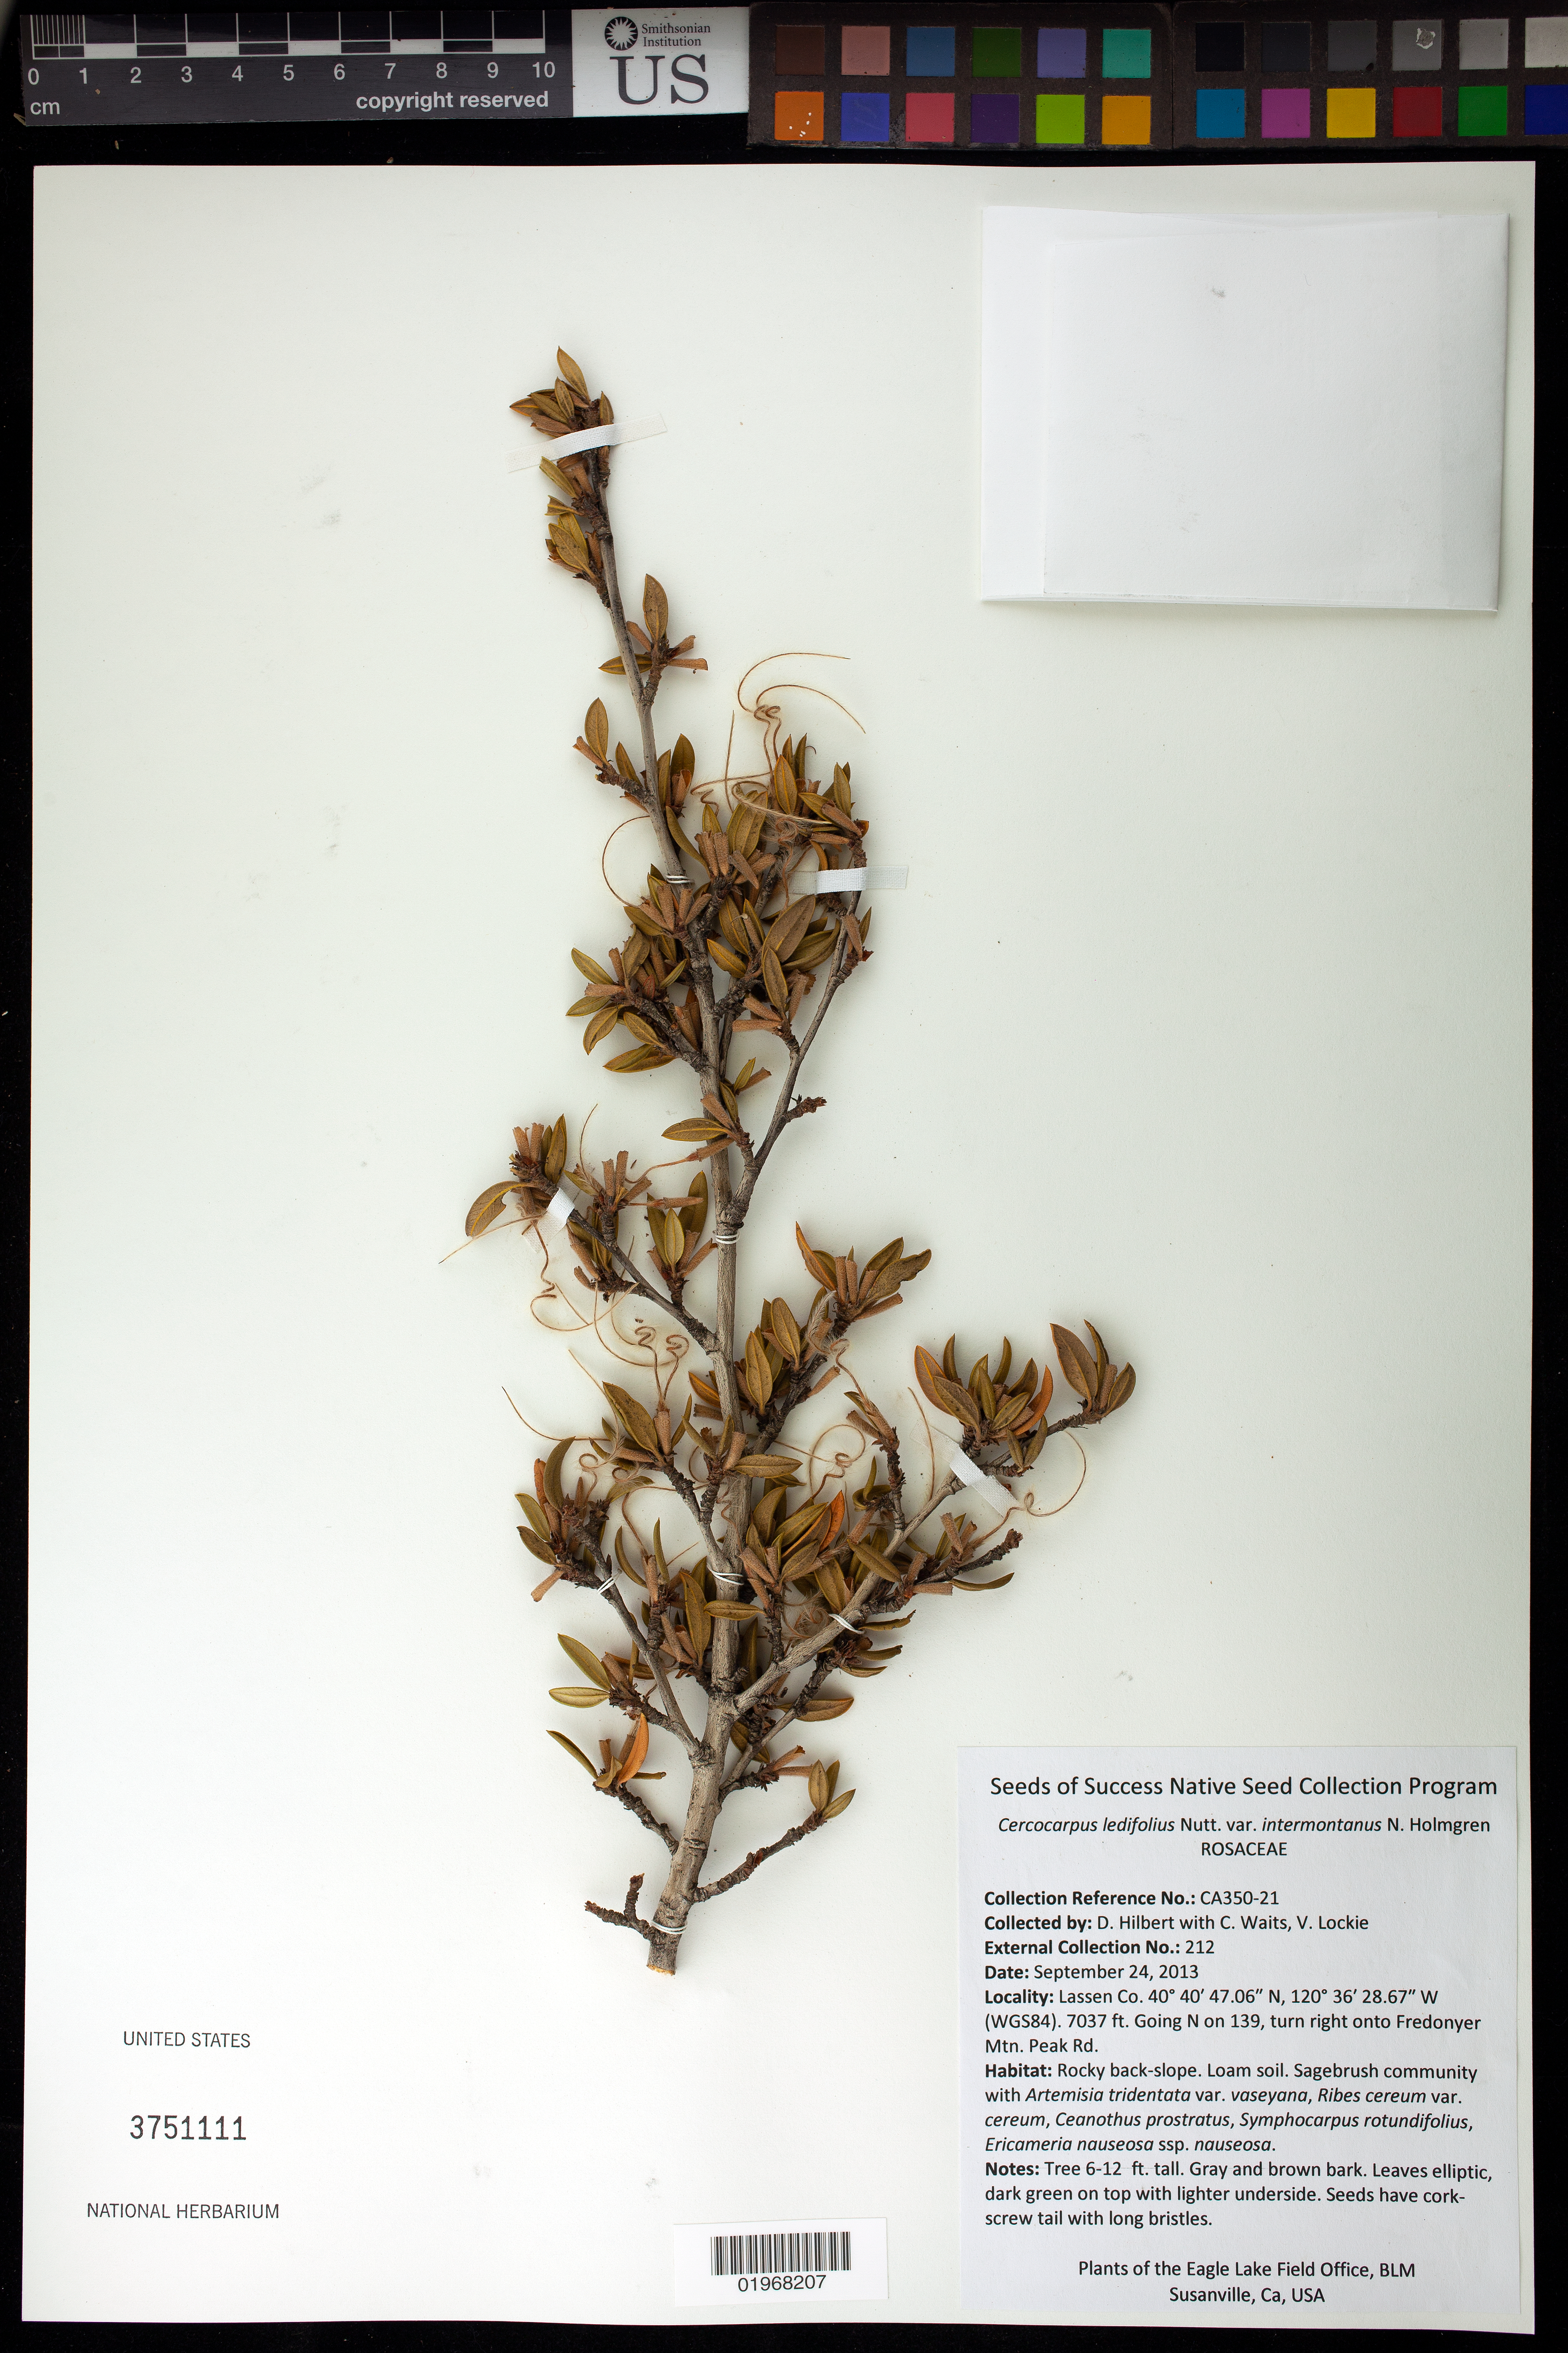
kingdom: Plantae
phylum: Tracheophyta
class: Magnoliopsida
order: Rosales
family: Rosaceae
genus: Cercocarpus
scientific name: Cercocarpus ledifolius var. intermontanus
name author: Nutt.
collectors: D. Hilbert, C. Waits & V. Lockie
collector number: CA350-21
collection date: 2013-09-24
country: United States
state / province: California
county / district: Lassen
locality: Fredonyer Mtn Peak Rd.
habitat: Rocky back-slope. Clay- loam soil. Sagebrush community with Ribes cereum var. cereum, Ceanothus prostratus, ect.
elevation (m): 2145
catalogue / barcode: US 3751111